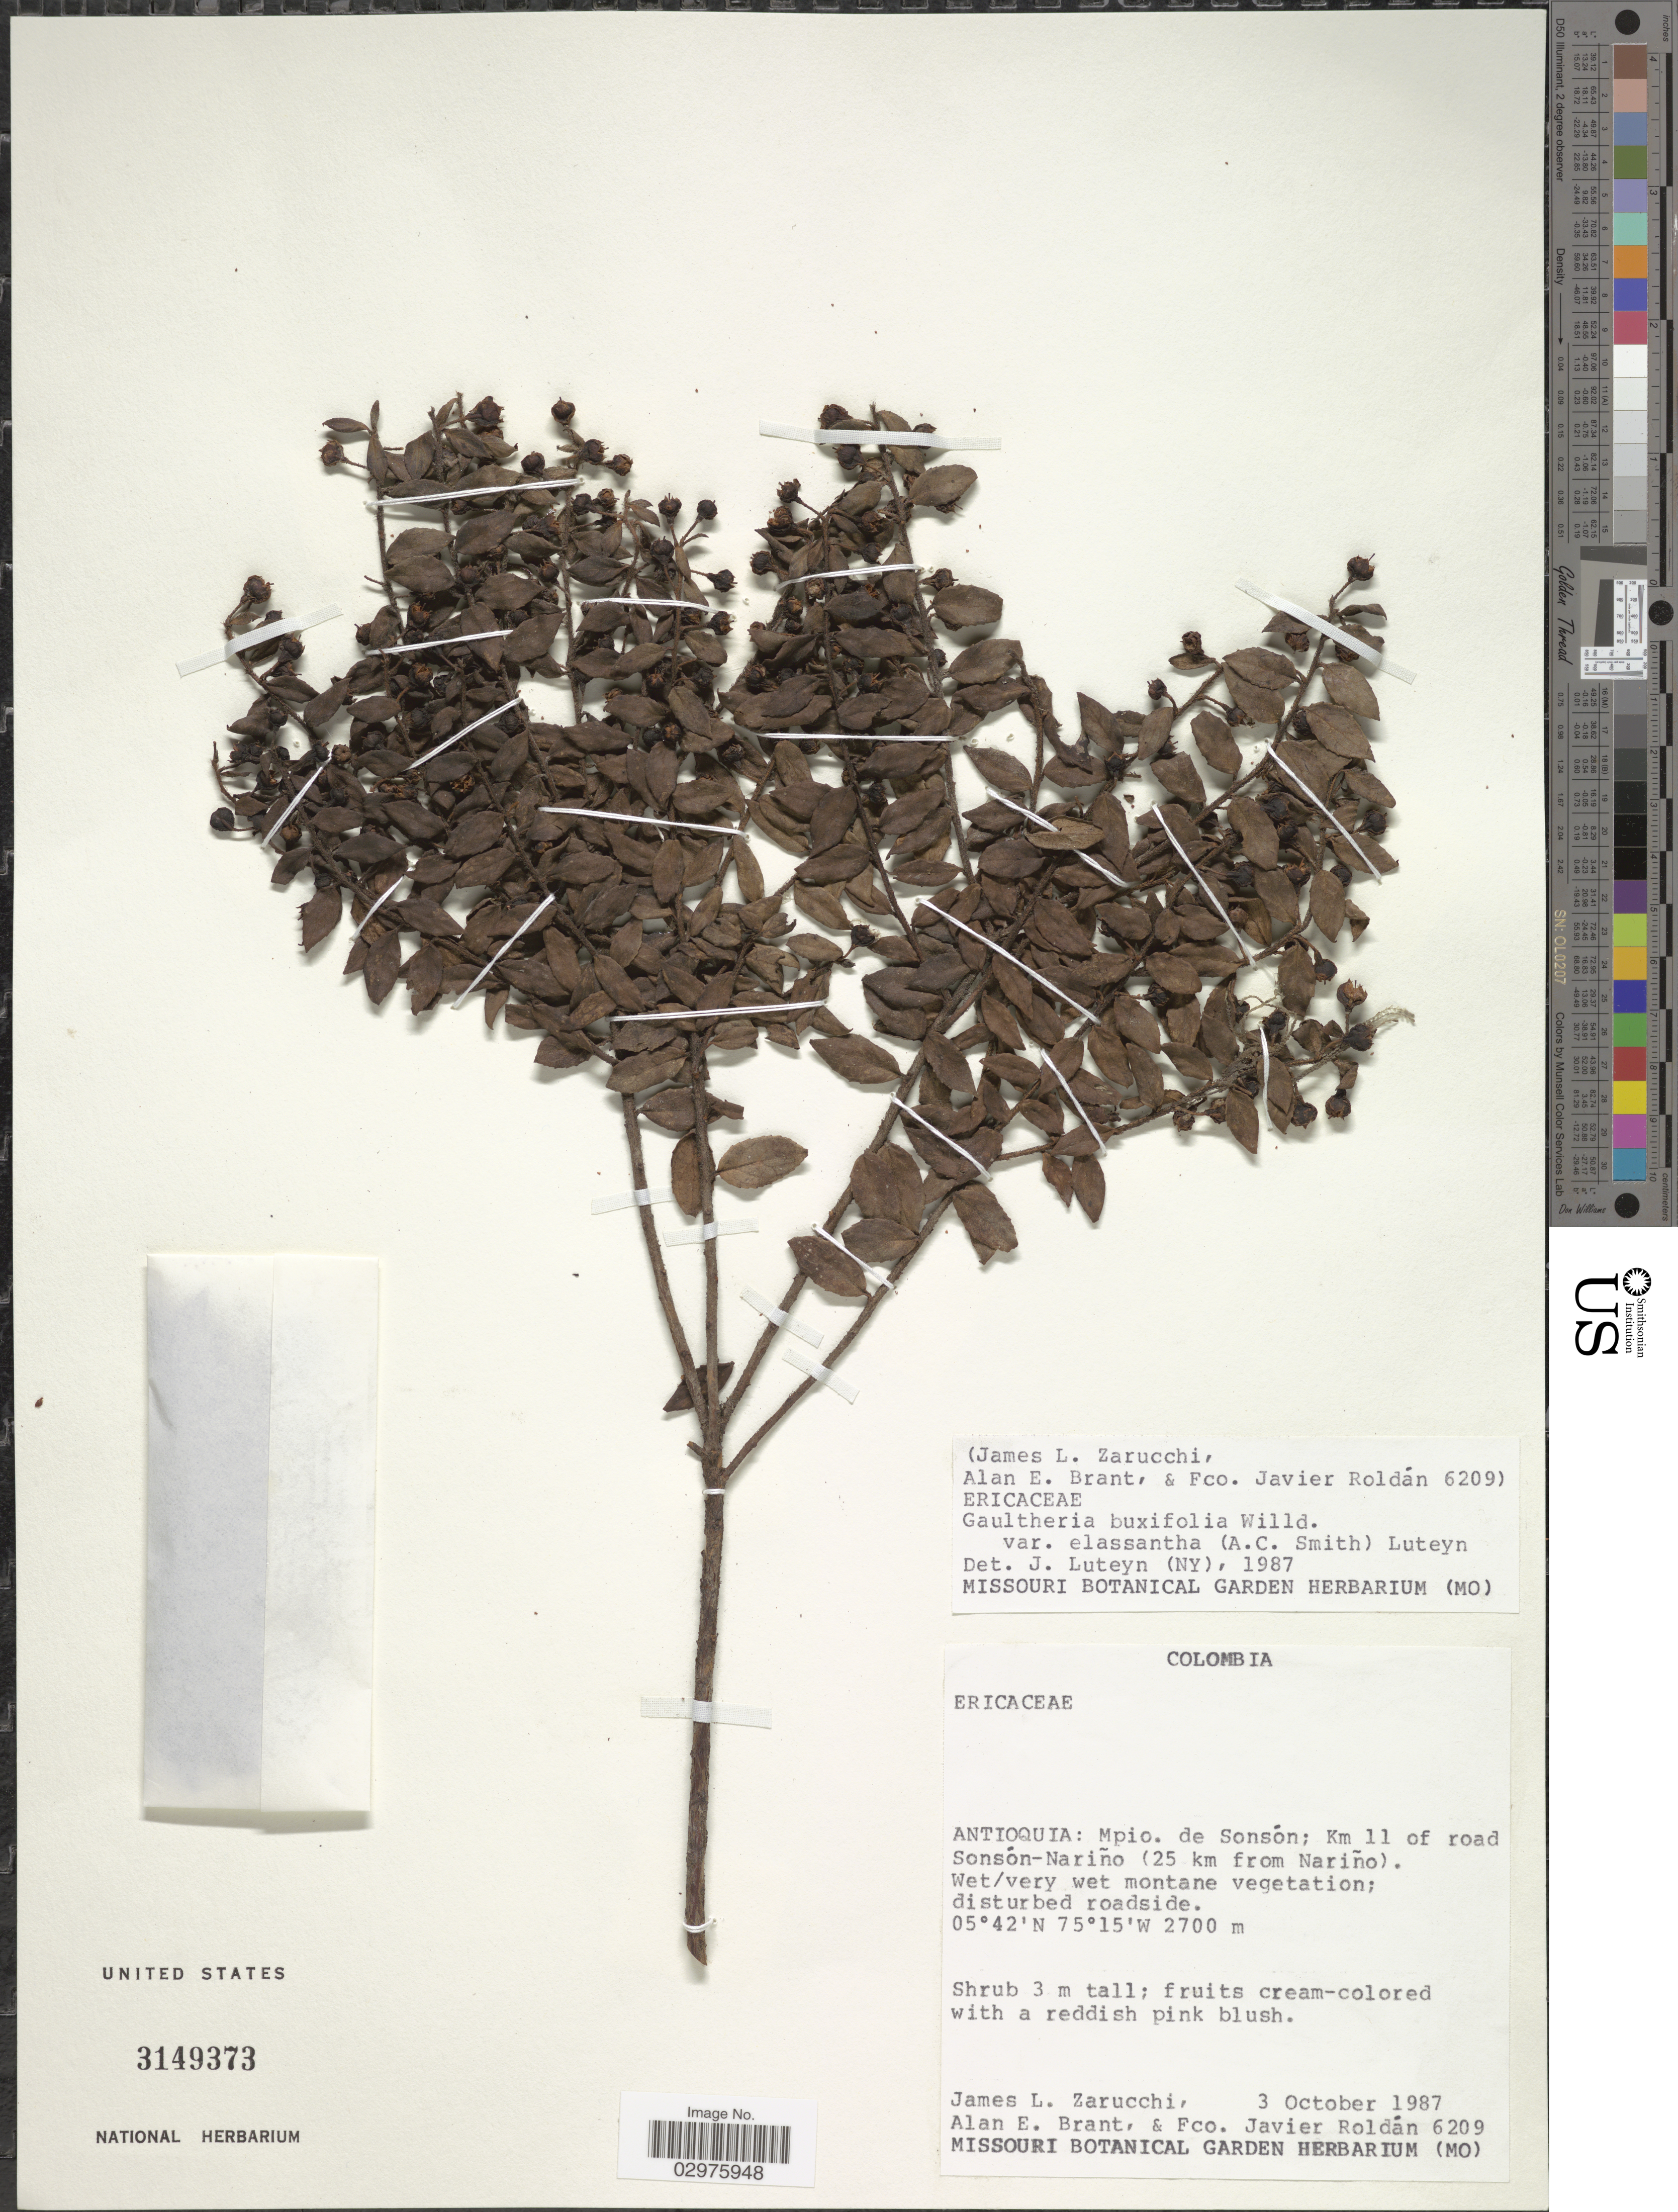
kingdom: Plantae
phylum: Tracheophyta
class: Magnoliopsida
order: Ericales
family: Ericaceae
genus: Gaultheria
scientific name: Gaultheria buxifolia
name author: Willd.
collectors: J. L. Zarucchi, A. Brant & F. J. Roldán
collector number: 6209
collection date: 1987-10-03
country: Colombia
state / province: Antioquia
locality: Antioquia: Mpio. de Sonsón; Km 11 of road Sonsón-Nariño (25 km from Nariño).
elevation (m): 2700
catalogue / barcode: US 3149373